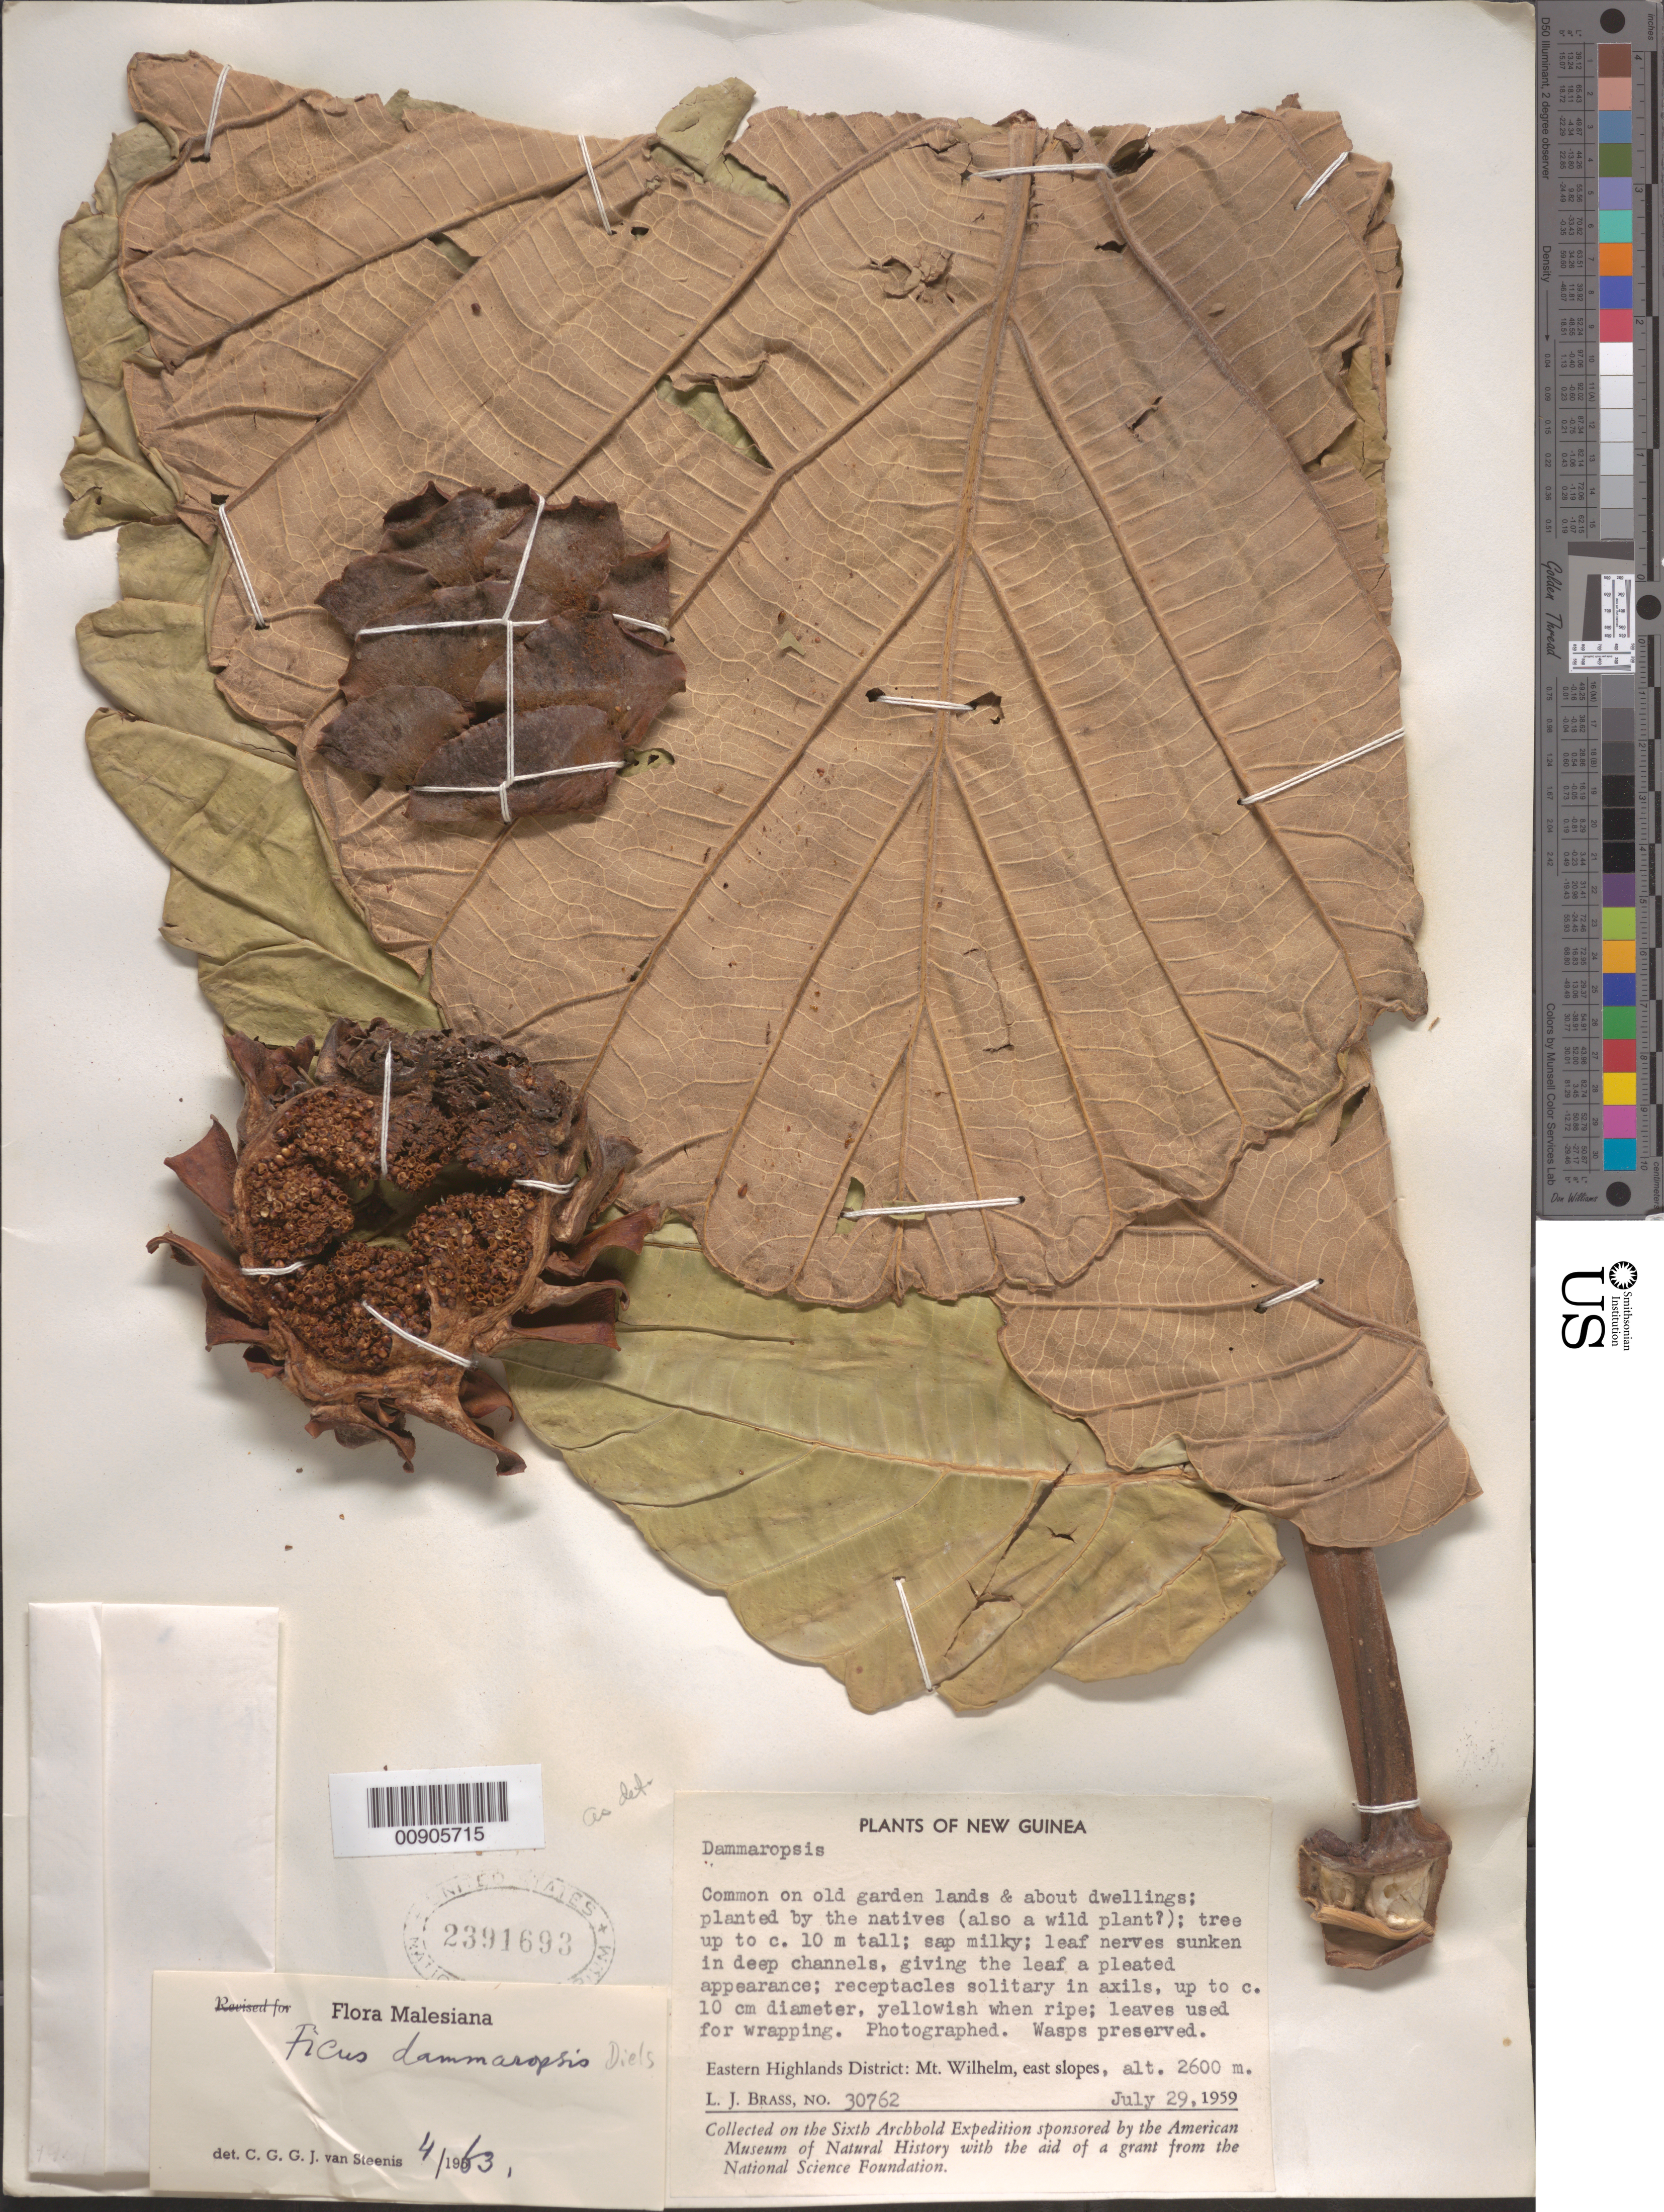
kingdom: Plantae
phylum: Tracheophyta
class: Magnoliopsida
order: Rosales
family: Moraceae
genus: Ficus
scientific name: Ficus dammaropsis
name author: Diels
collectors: L. J. Brass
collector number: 30762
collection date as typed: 29 Jul 1959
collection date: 1959-07-29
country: Papua New Guinea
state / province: Eastern Highlands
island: New Guinea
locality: Mt. Wilhelm, east slopes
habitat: old garden lands and about dwellings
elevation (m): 2600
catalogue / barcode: US 2391693